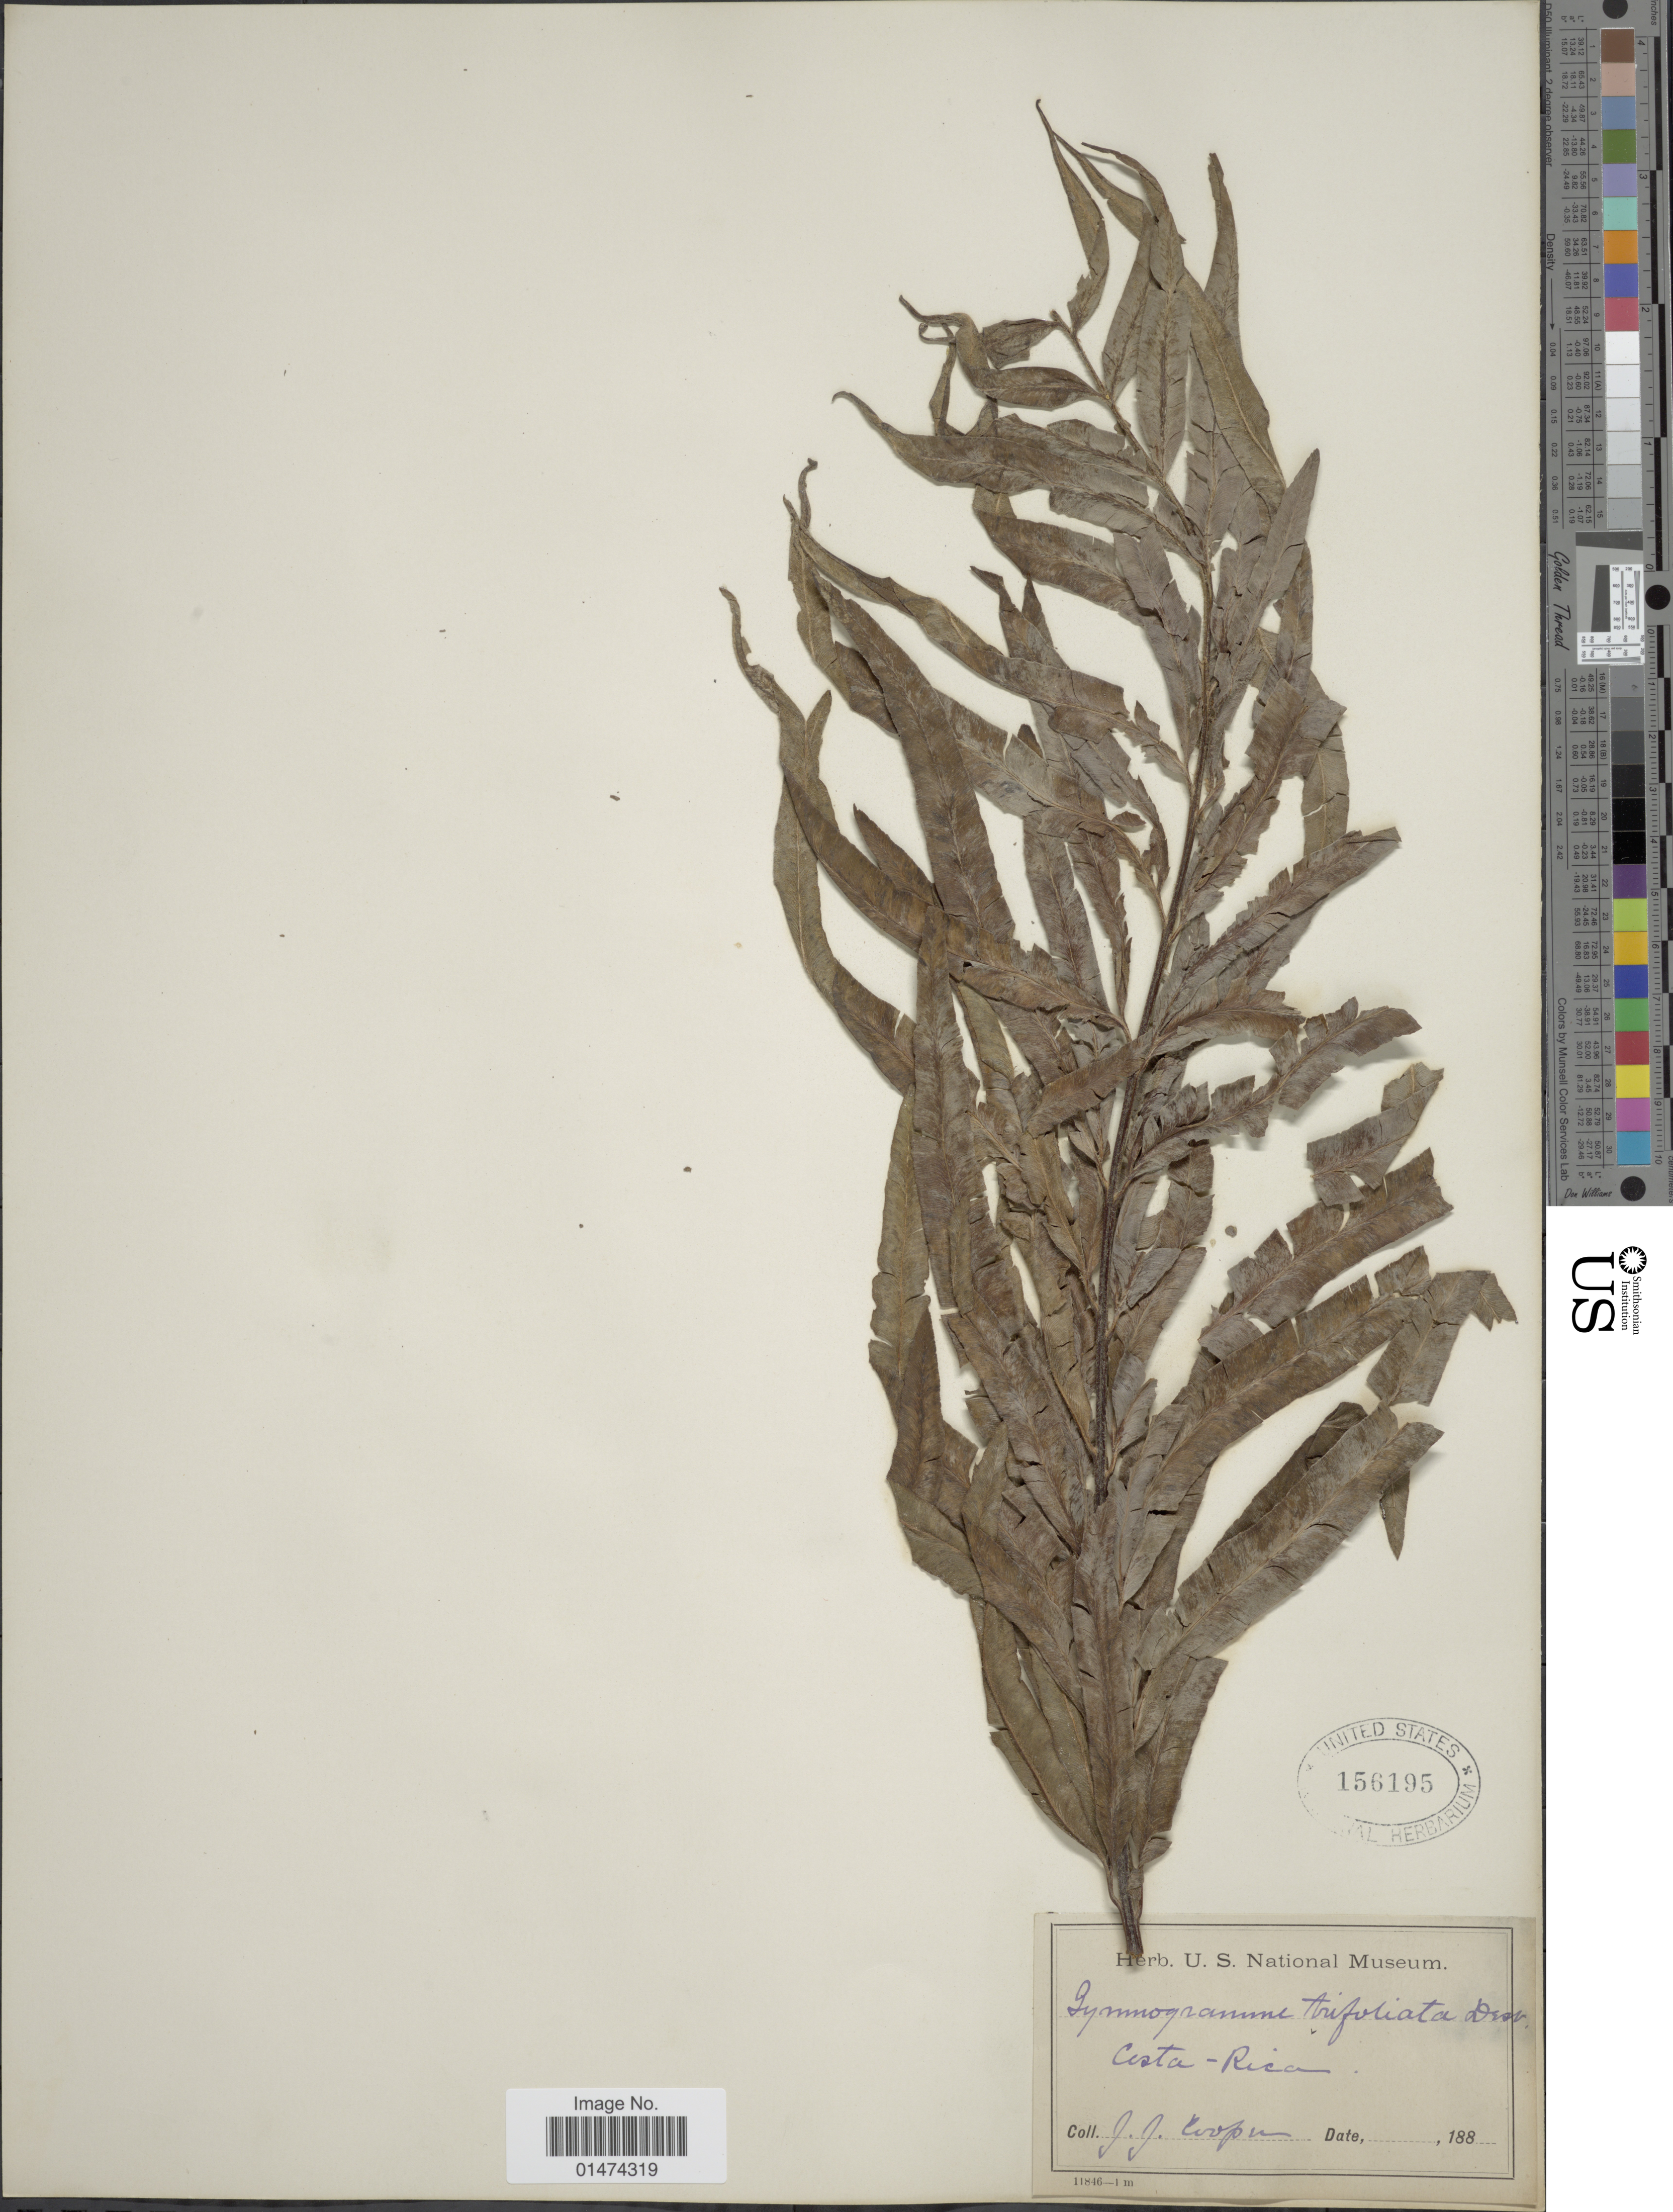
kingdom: Plantae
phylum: Tracheophyta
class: Polypodiopsida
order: Polypodiales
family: Pteridaceae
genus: Pityrogramma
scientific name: Pityrogramma trifoliata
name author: (L.) R.M. Tryon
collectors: J. J. Cooper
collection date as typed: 188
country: Costa Rica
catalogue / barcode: US 156195